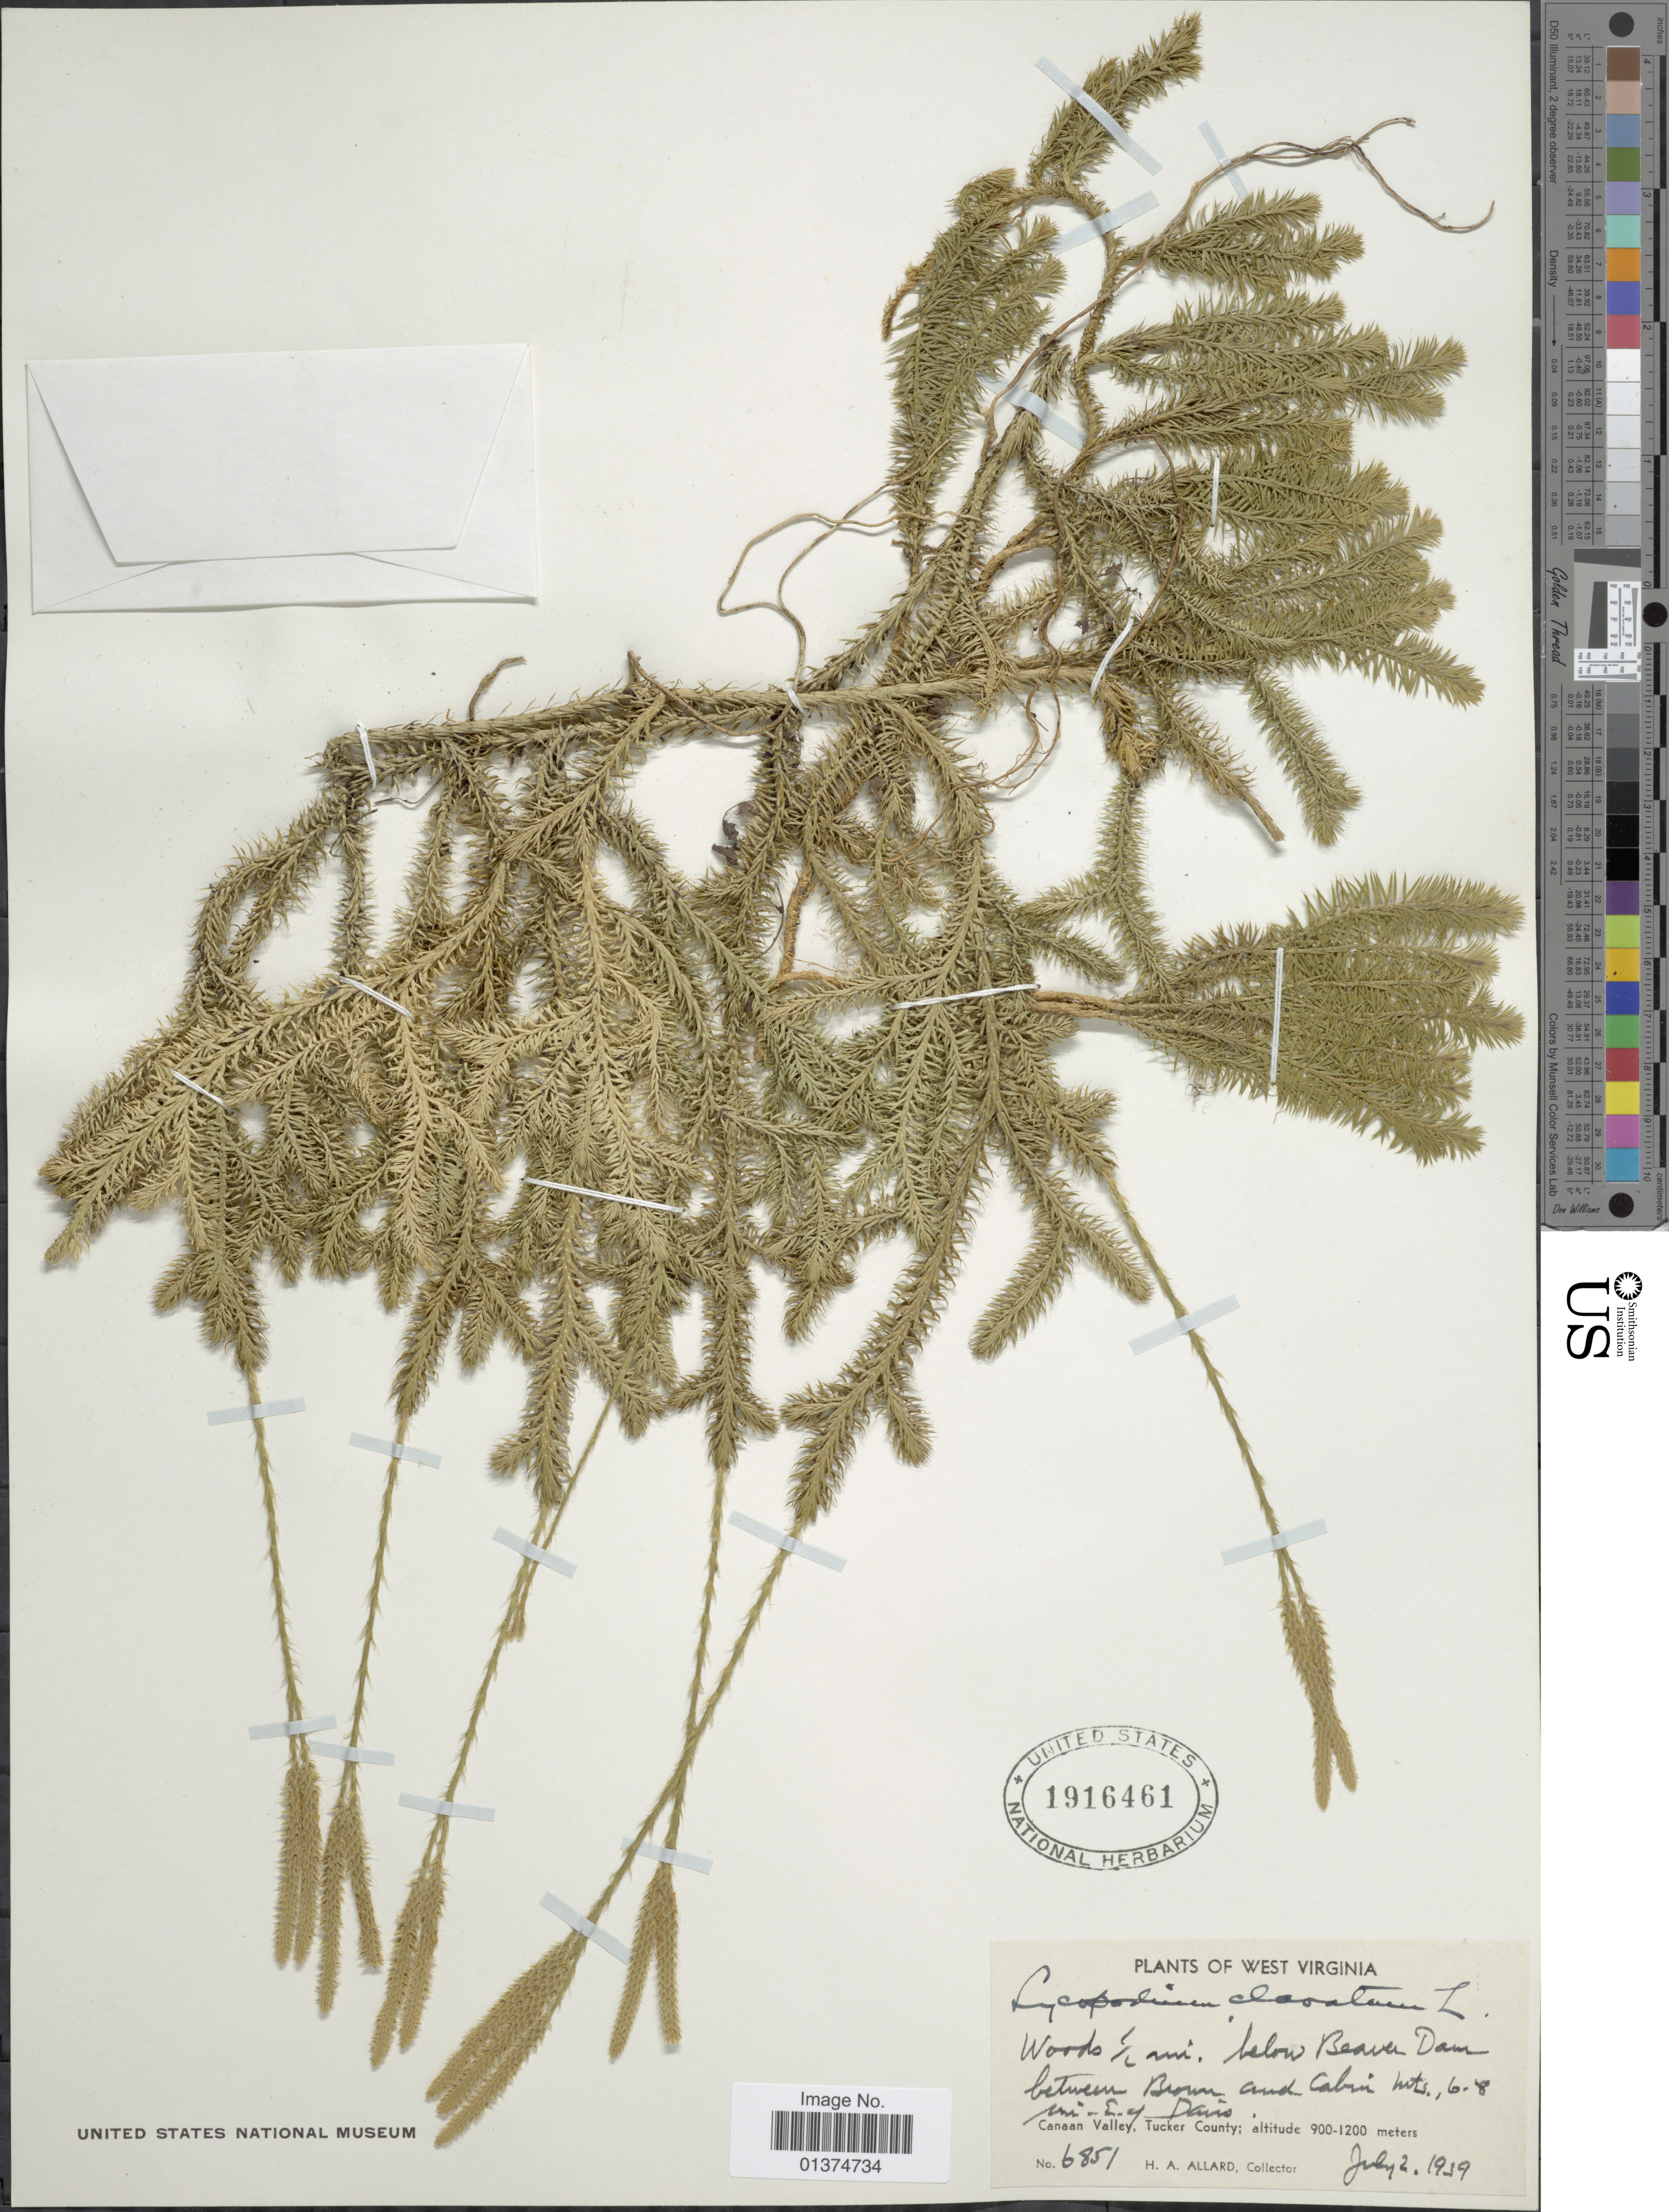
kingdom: Plantae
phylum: Tracheophyta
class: Lycopodiopsida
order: Lycopodiales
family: Lycopodiaceae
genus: Lycopodium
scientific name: Lycopodium clavatum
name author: L.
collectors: H. A. Allard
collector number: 6851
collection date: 1939-07-02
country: United States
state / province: West Virginia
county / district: Tucker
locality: Woods ½ mi. below Beaver Dam between Brown and Cabin Mts., 6-8 mi. E. of Davis. Canaan Valley, Tucker County.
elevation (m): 900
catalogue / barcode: US 1916461